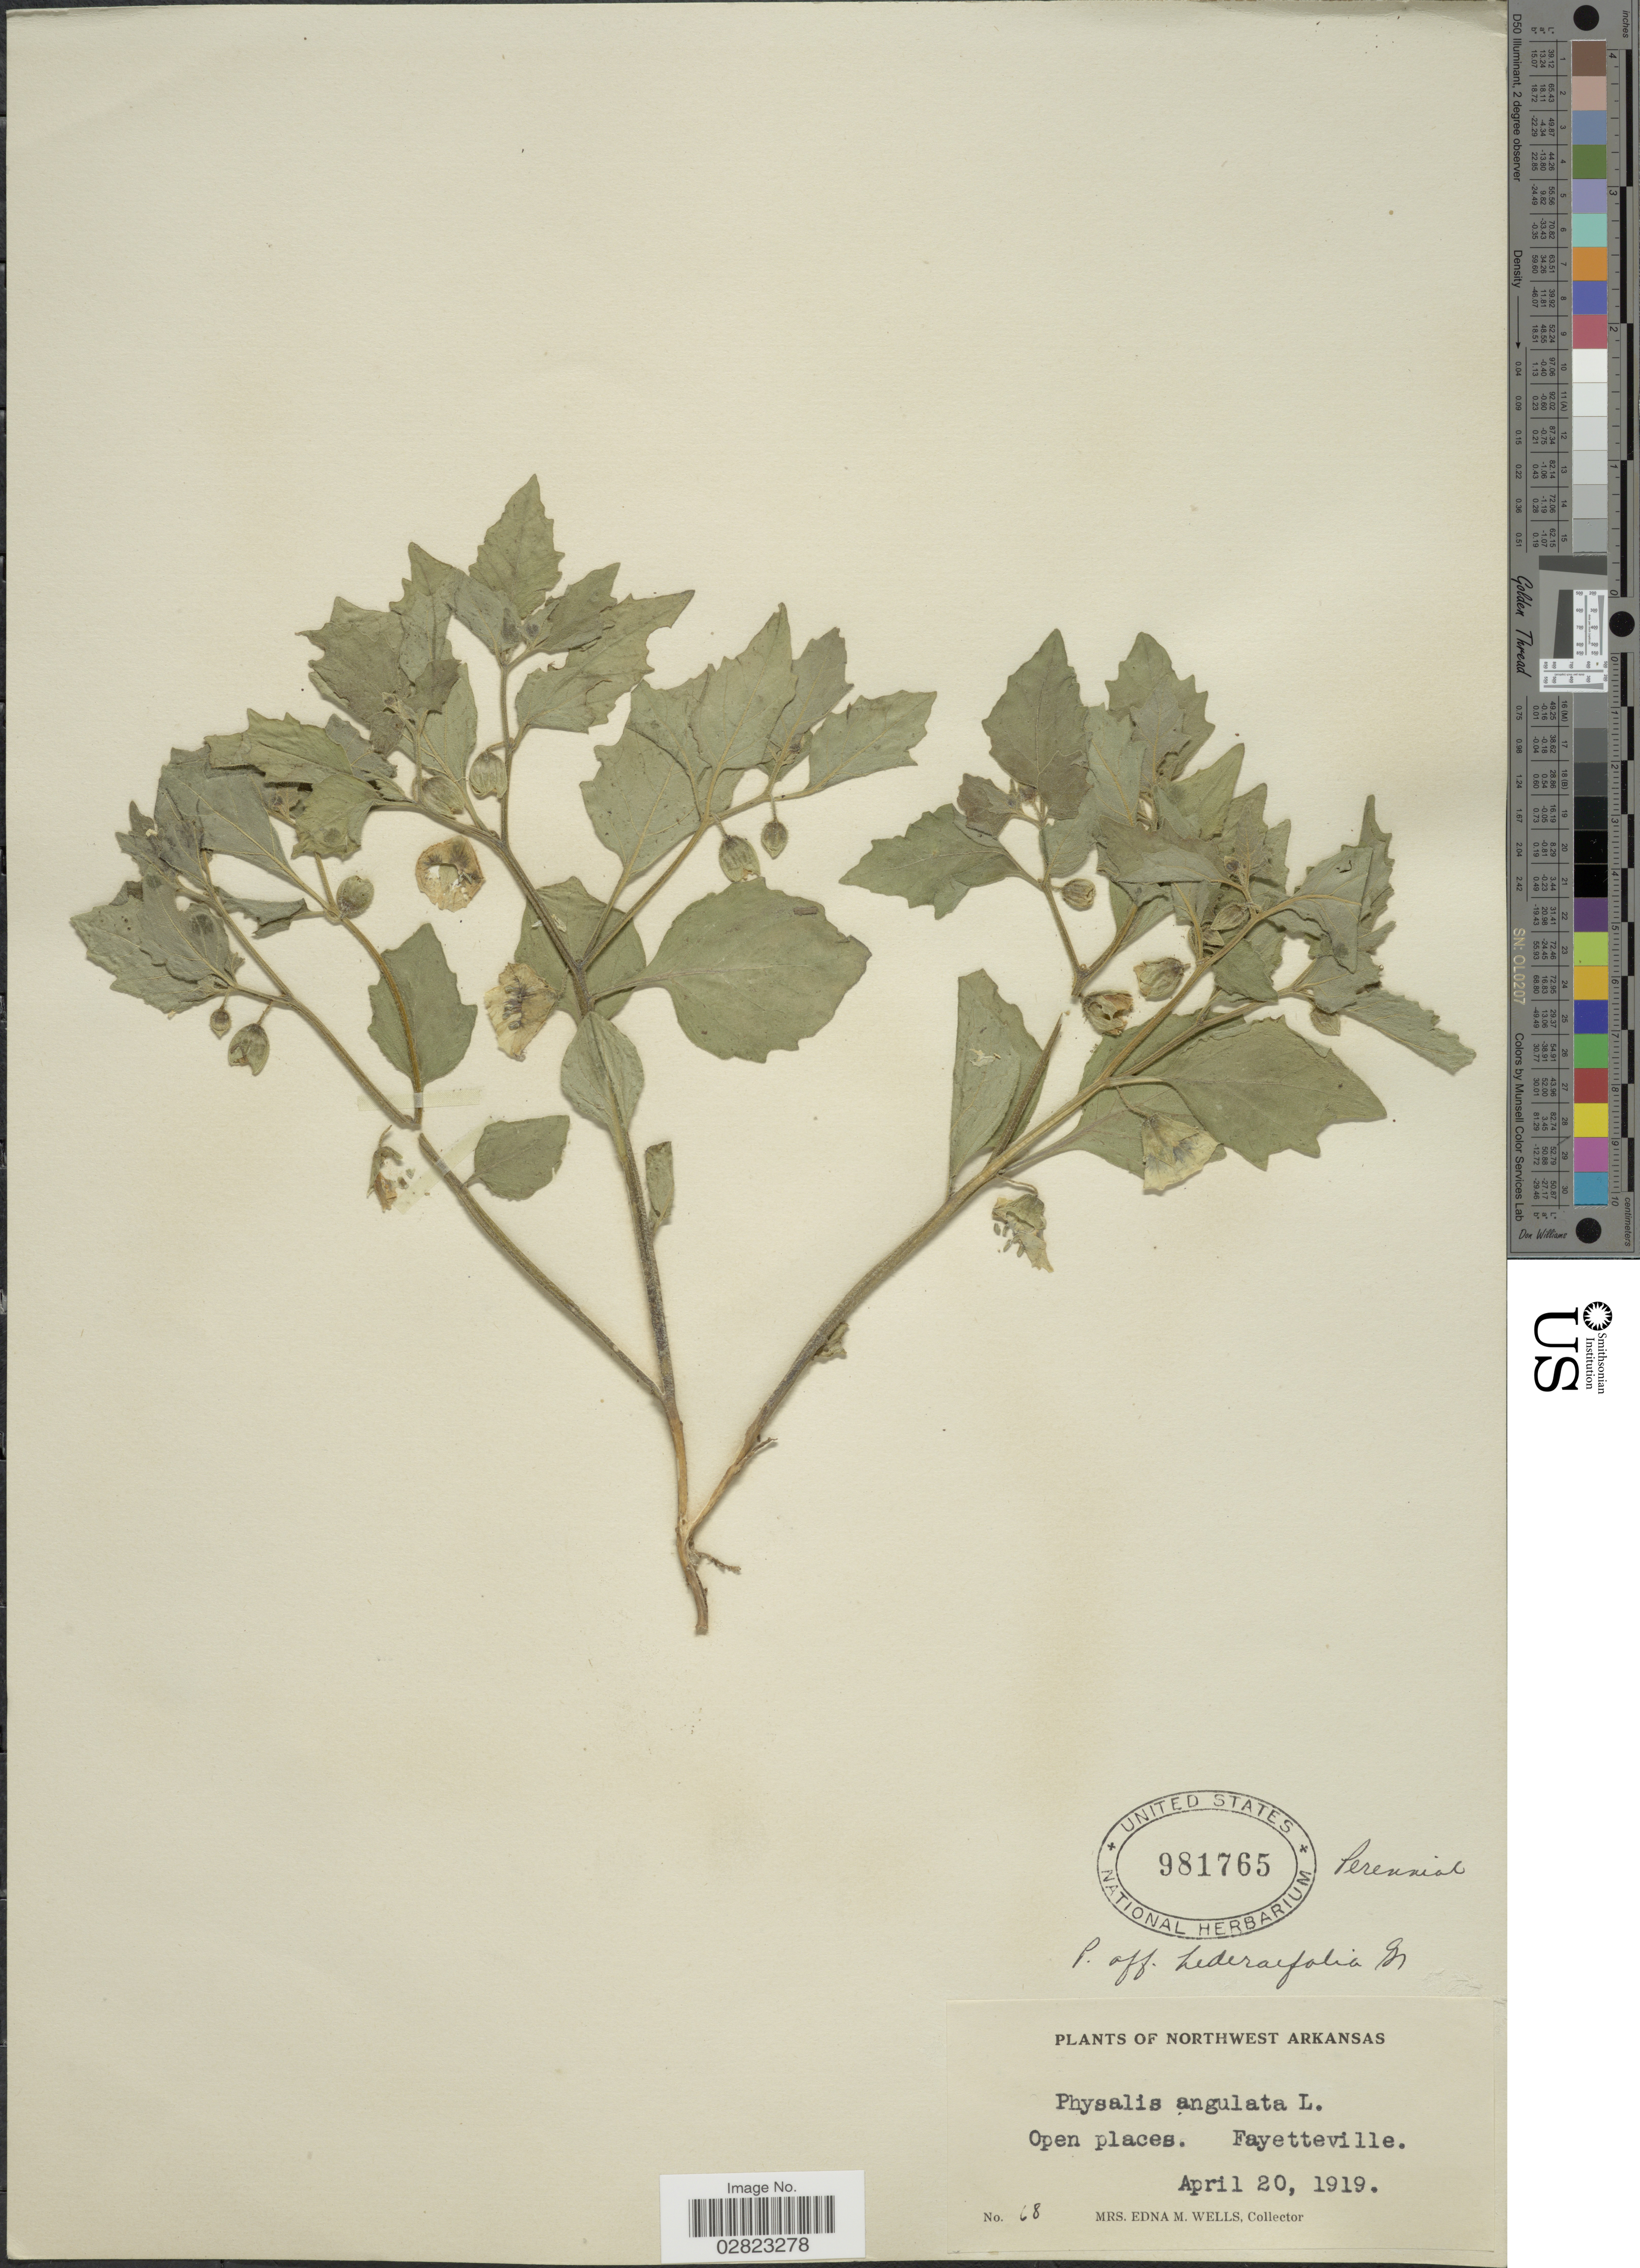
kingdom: Plantae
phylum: Tracheophyta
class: Magnoliopsida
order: Solanales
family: Solanaceae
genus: Physalis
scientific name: Physalis hederifolia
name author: A. Gray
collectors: E. M. Wells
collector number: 68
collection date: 1919-04-20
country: United States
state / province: Arkansas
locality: Northwest Arkansas. Fayetteville.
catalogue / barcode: US 981765